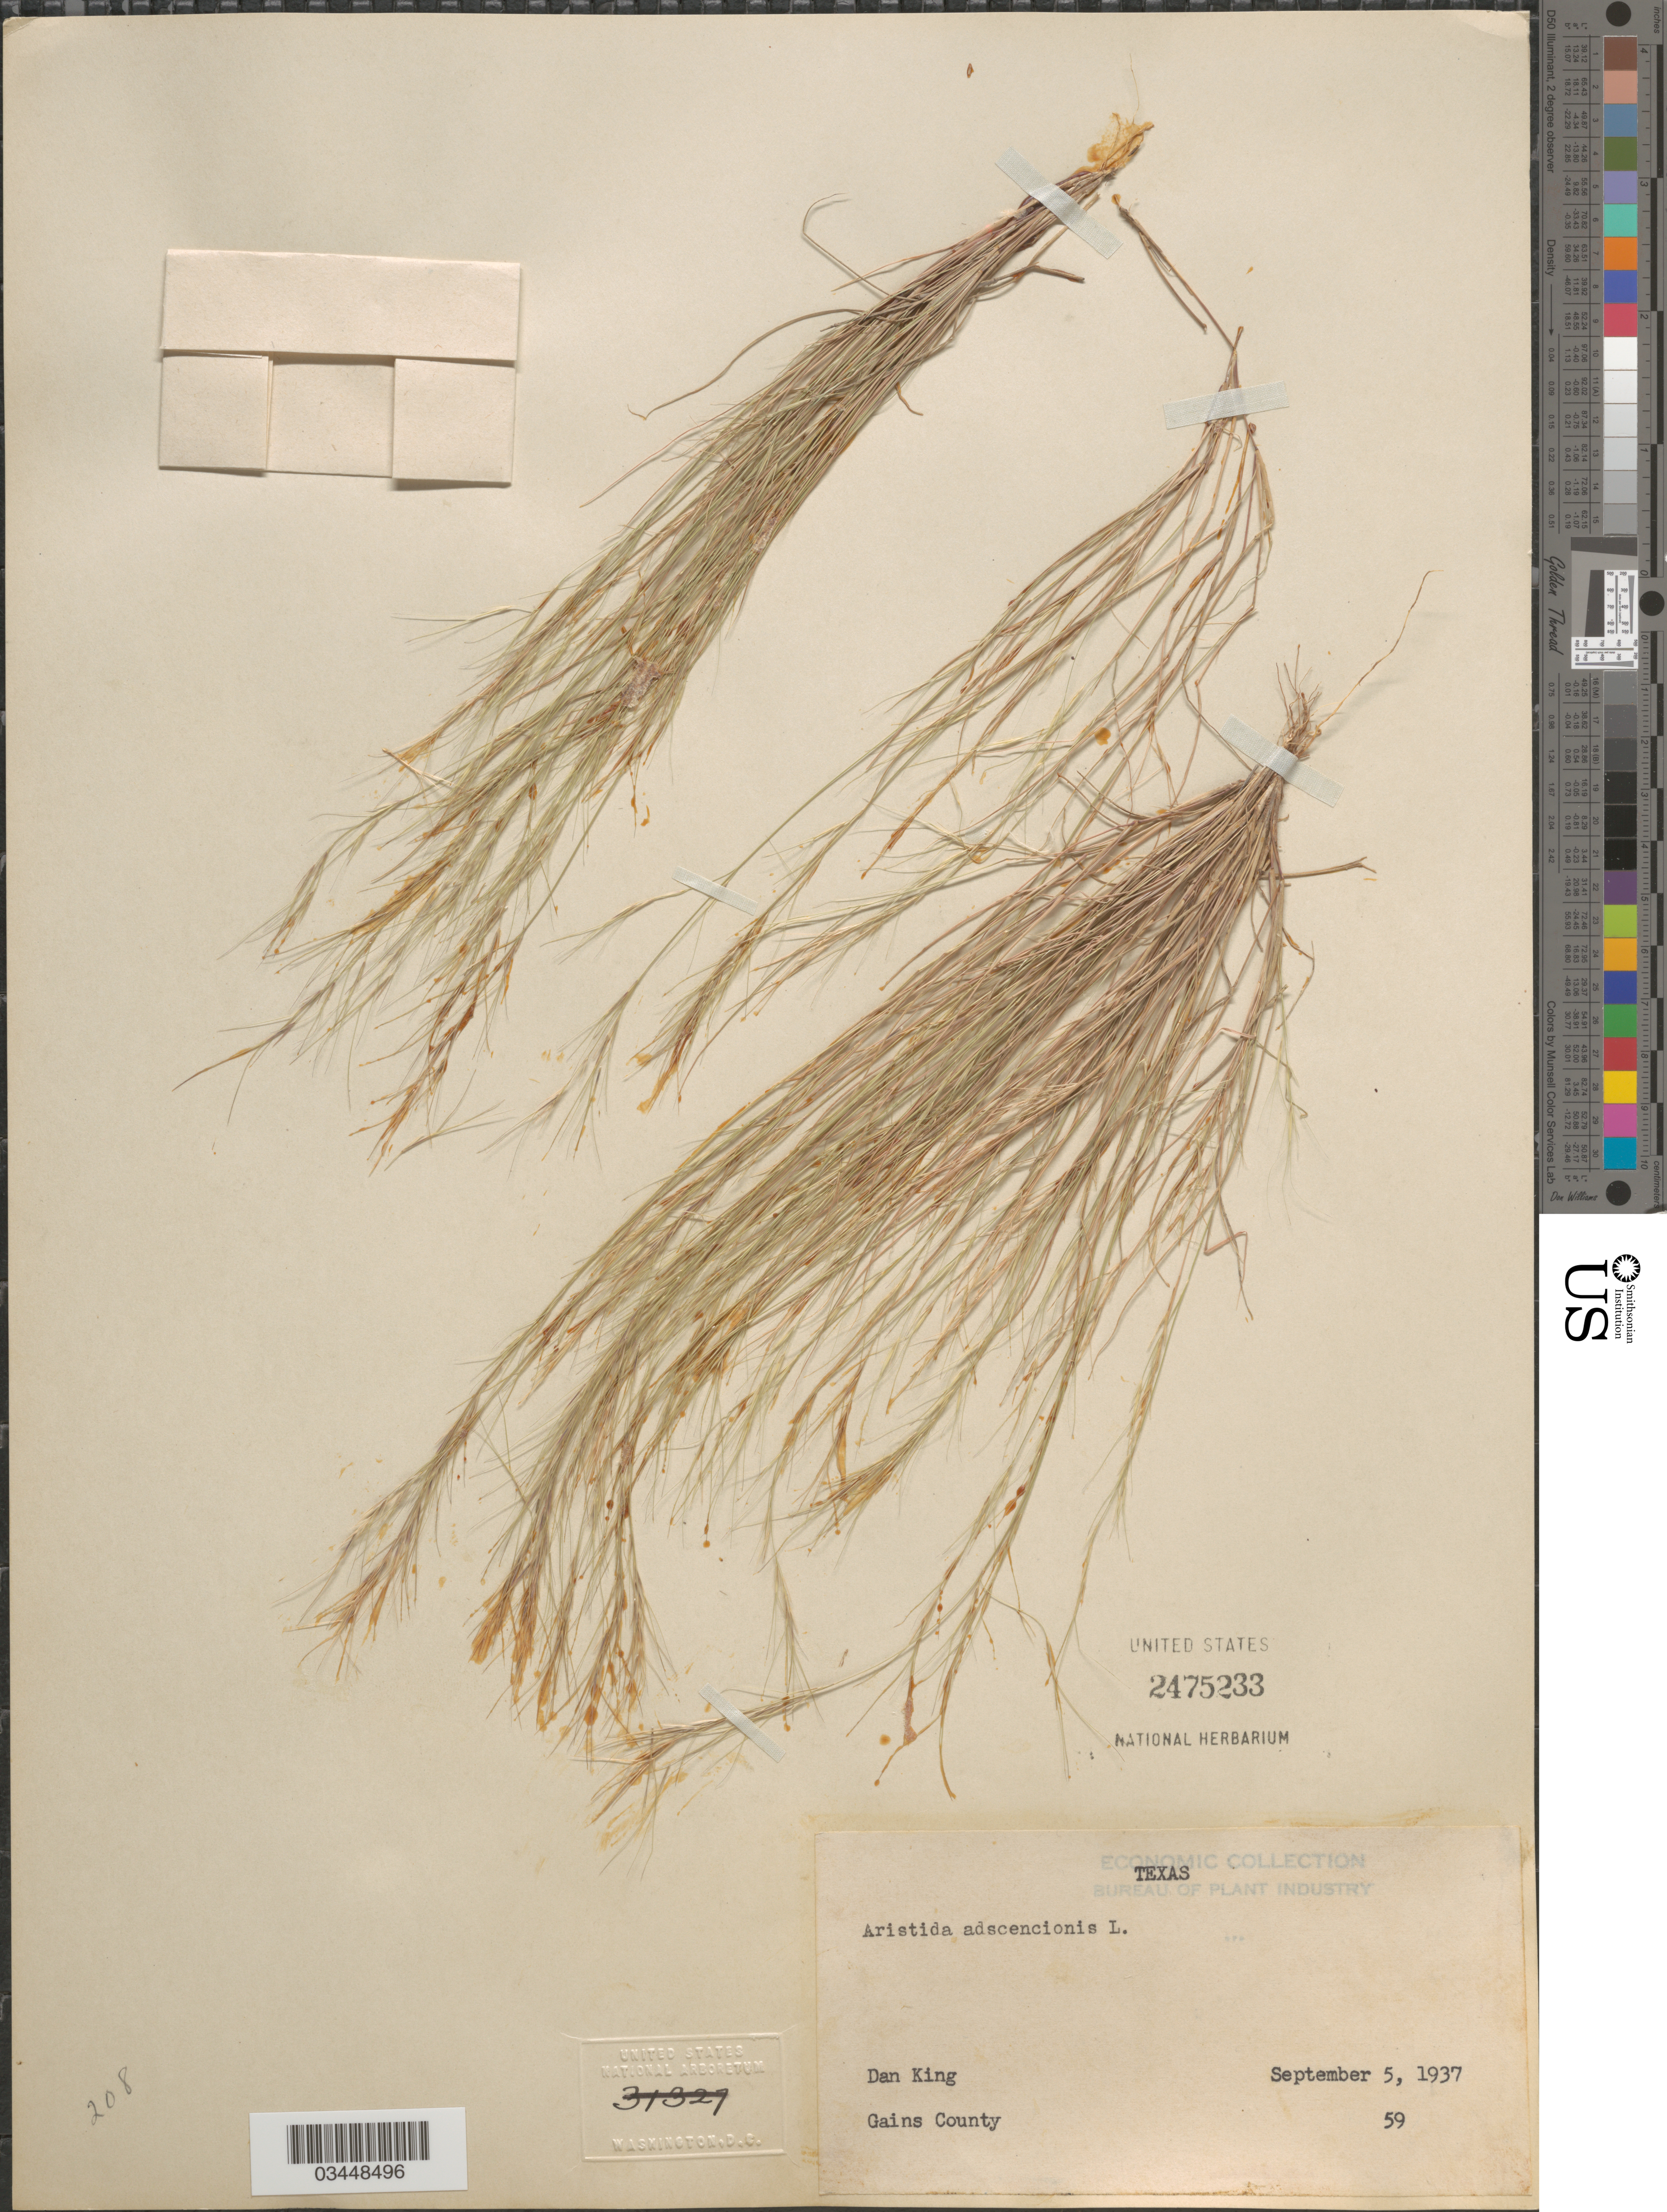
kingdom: Plantae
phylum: Tracheophyta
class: Liliopsida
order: Poales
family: Poaceae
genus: Aristida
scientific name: Aristida adscensionis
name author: L.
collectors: D. King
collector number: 59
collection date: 1937-09-05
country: United States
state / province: Texas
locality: Gains County.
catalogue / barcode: US 2475233